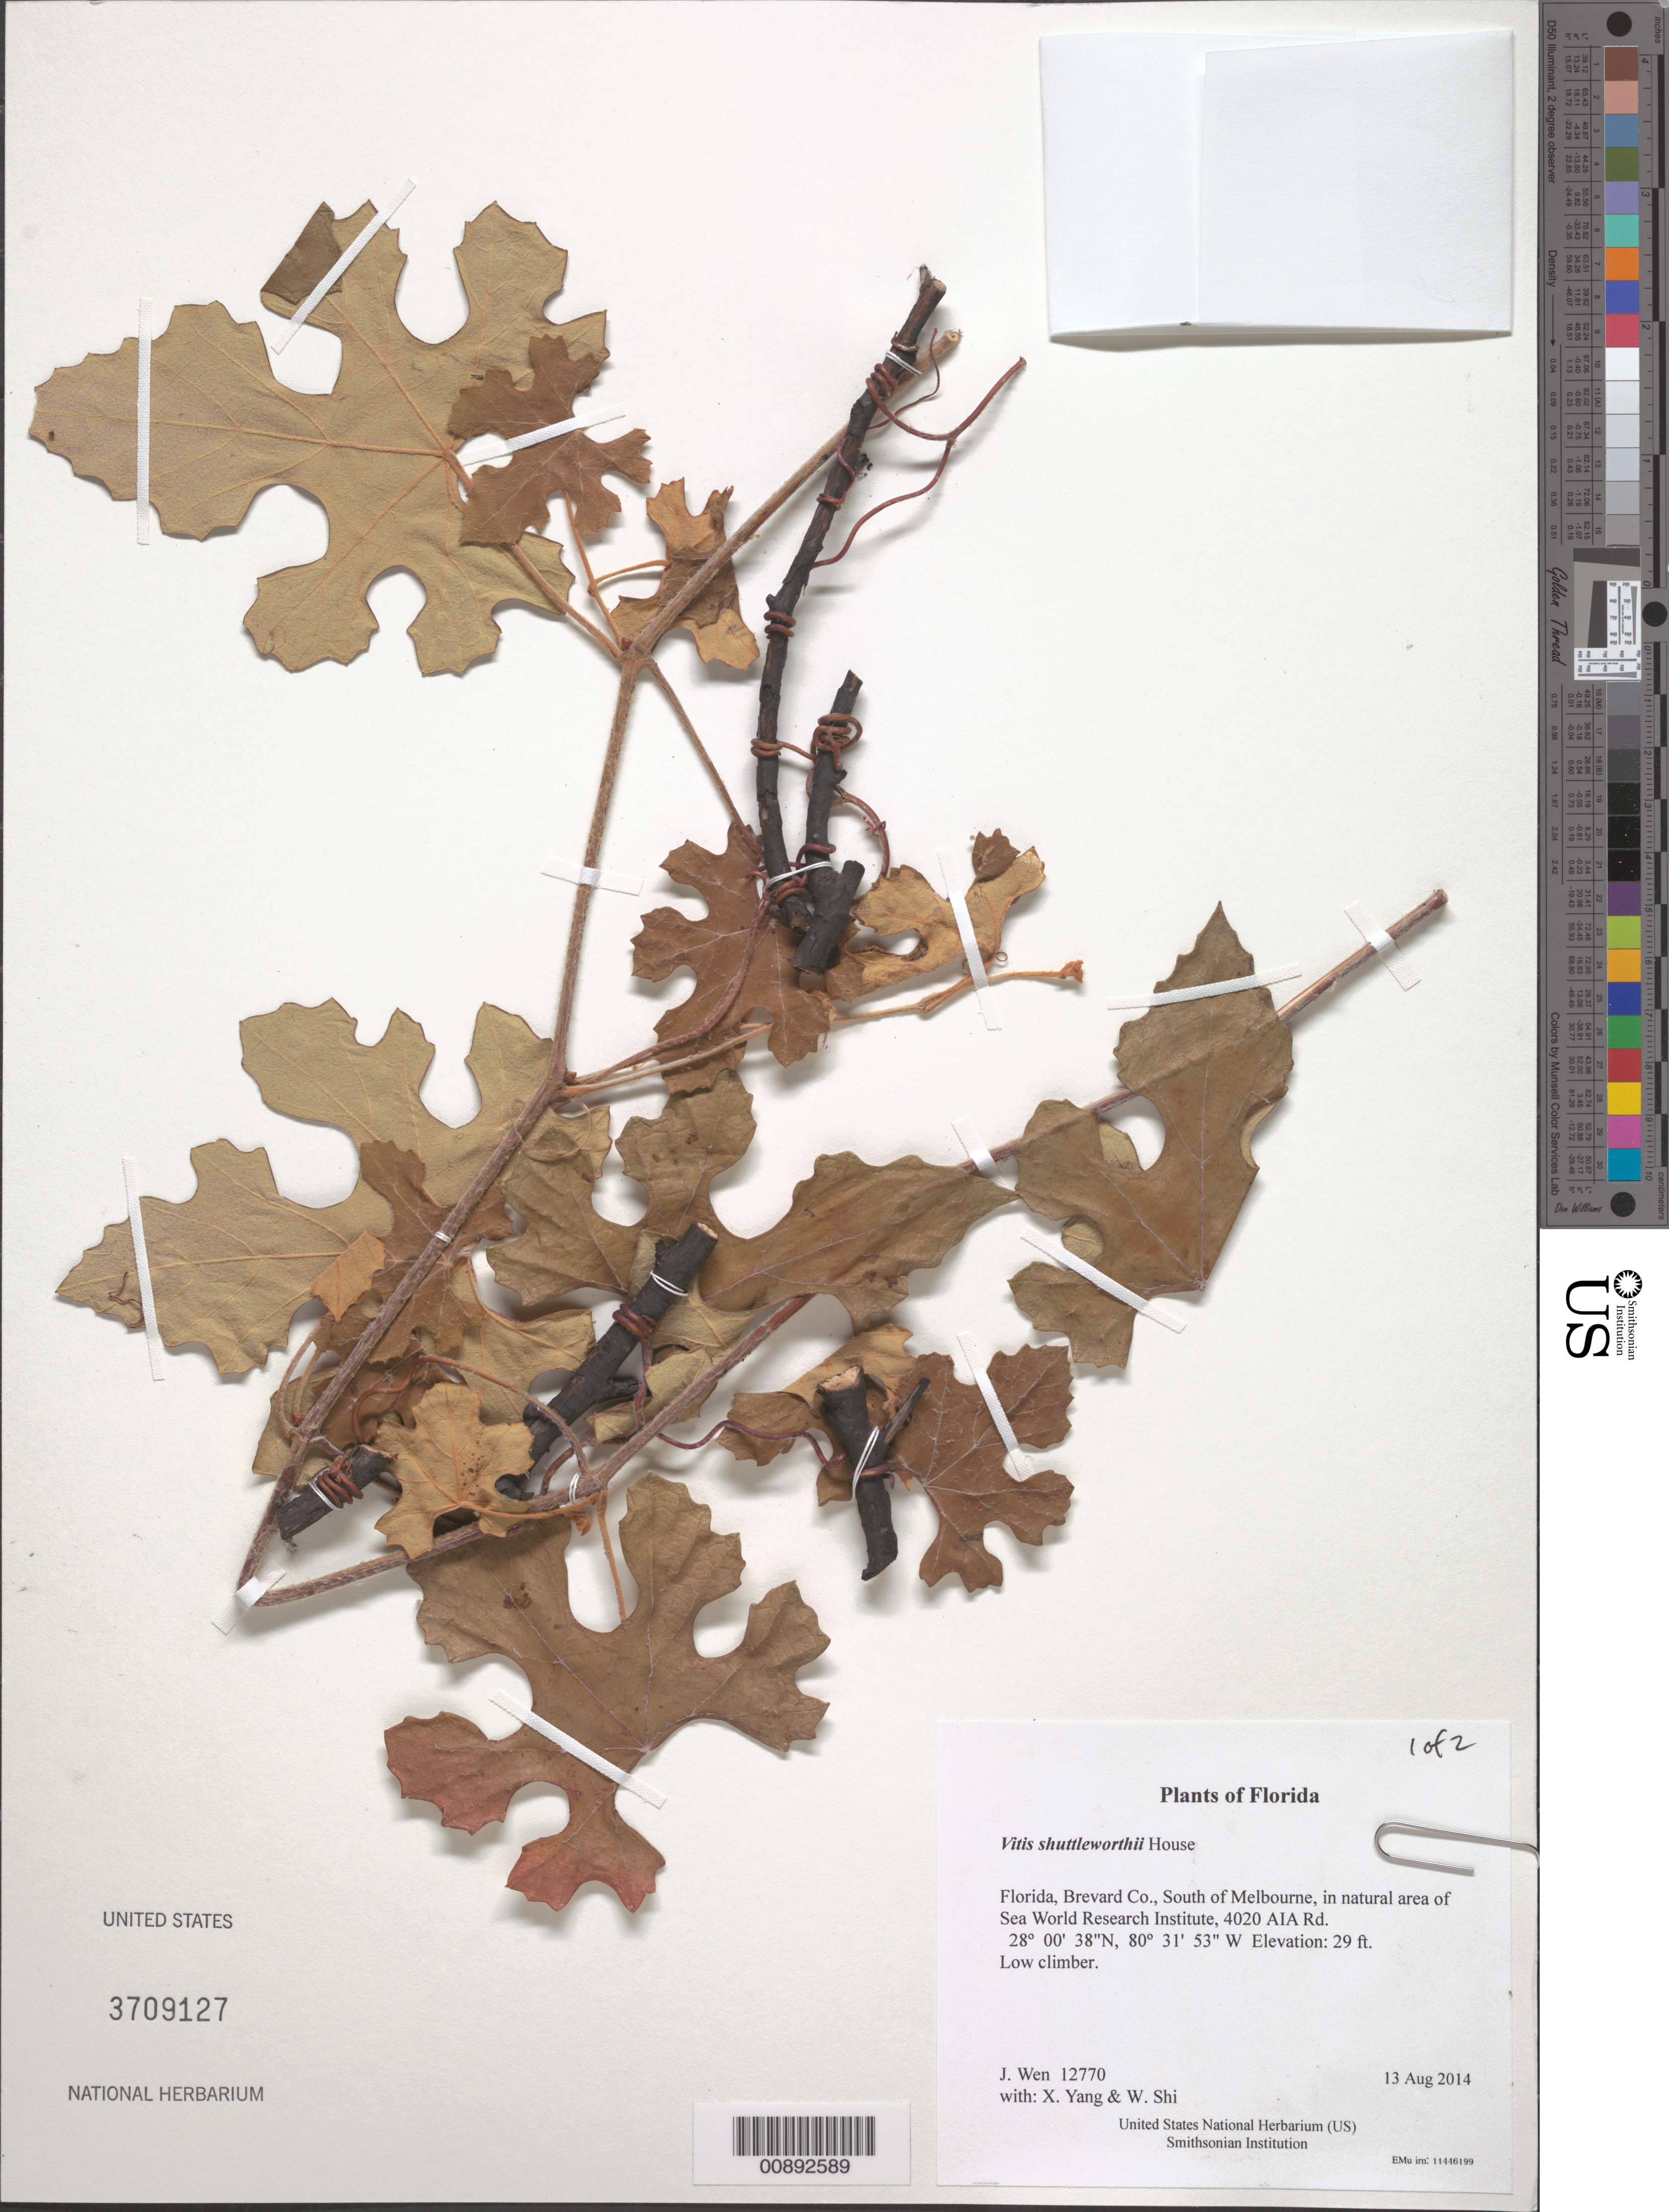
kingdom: Plantae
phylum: Tracheophyta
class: Magnoliopsida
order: Vitales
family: Vitaceae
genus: Vitis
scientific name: Vitis shuttleworthii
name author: House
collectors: J. Wen, X. Yang & W. Shi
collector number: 12770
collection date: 2014-08-13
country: United States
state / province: Florida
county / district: Brevard Co.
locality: South of Melbourne, in natural area of Sea World Research Institute, 4020 AIA Rd.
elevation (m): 9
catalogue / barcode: US 3709127